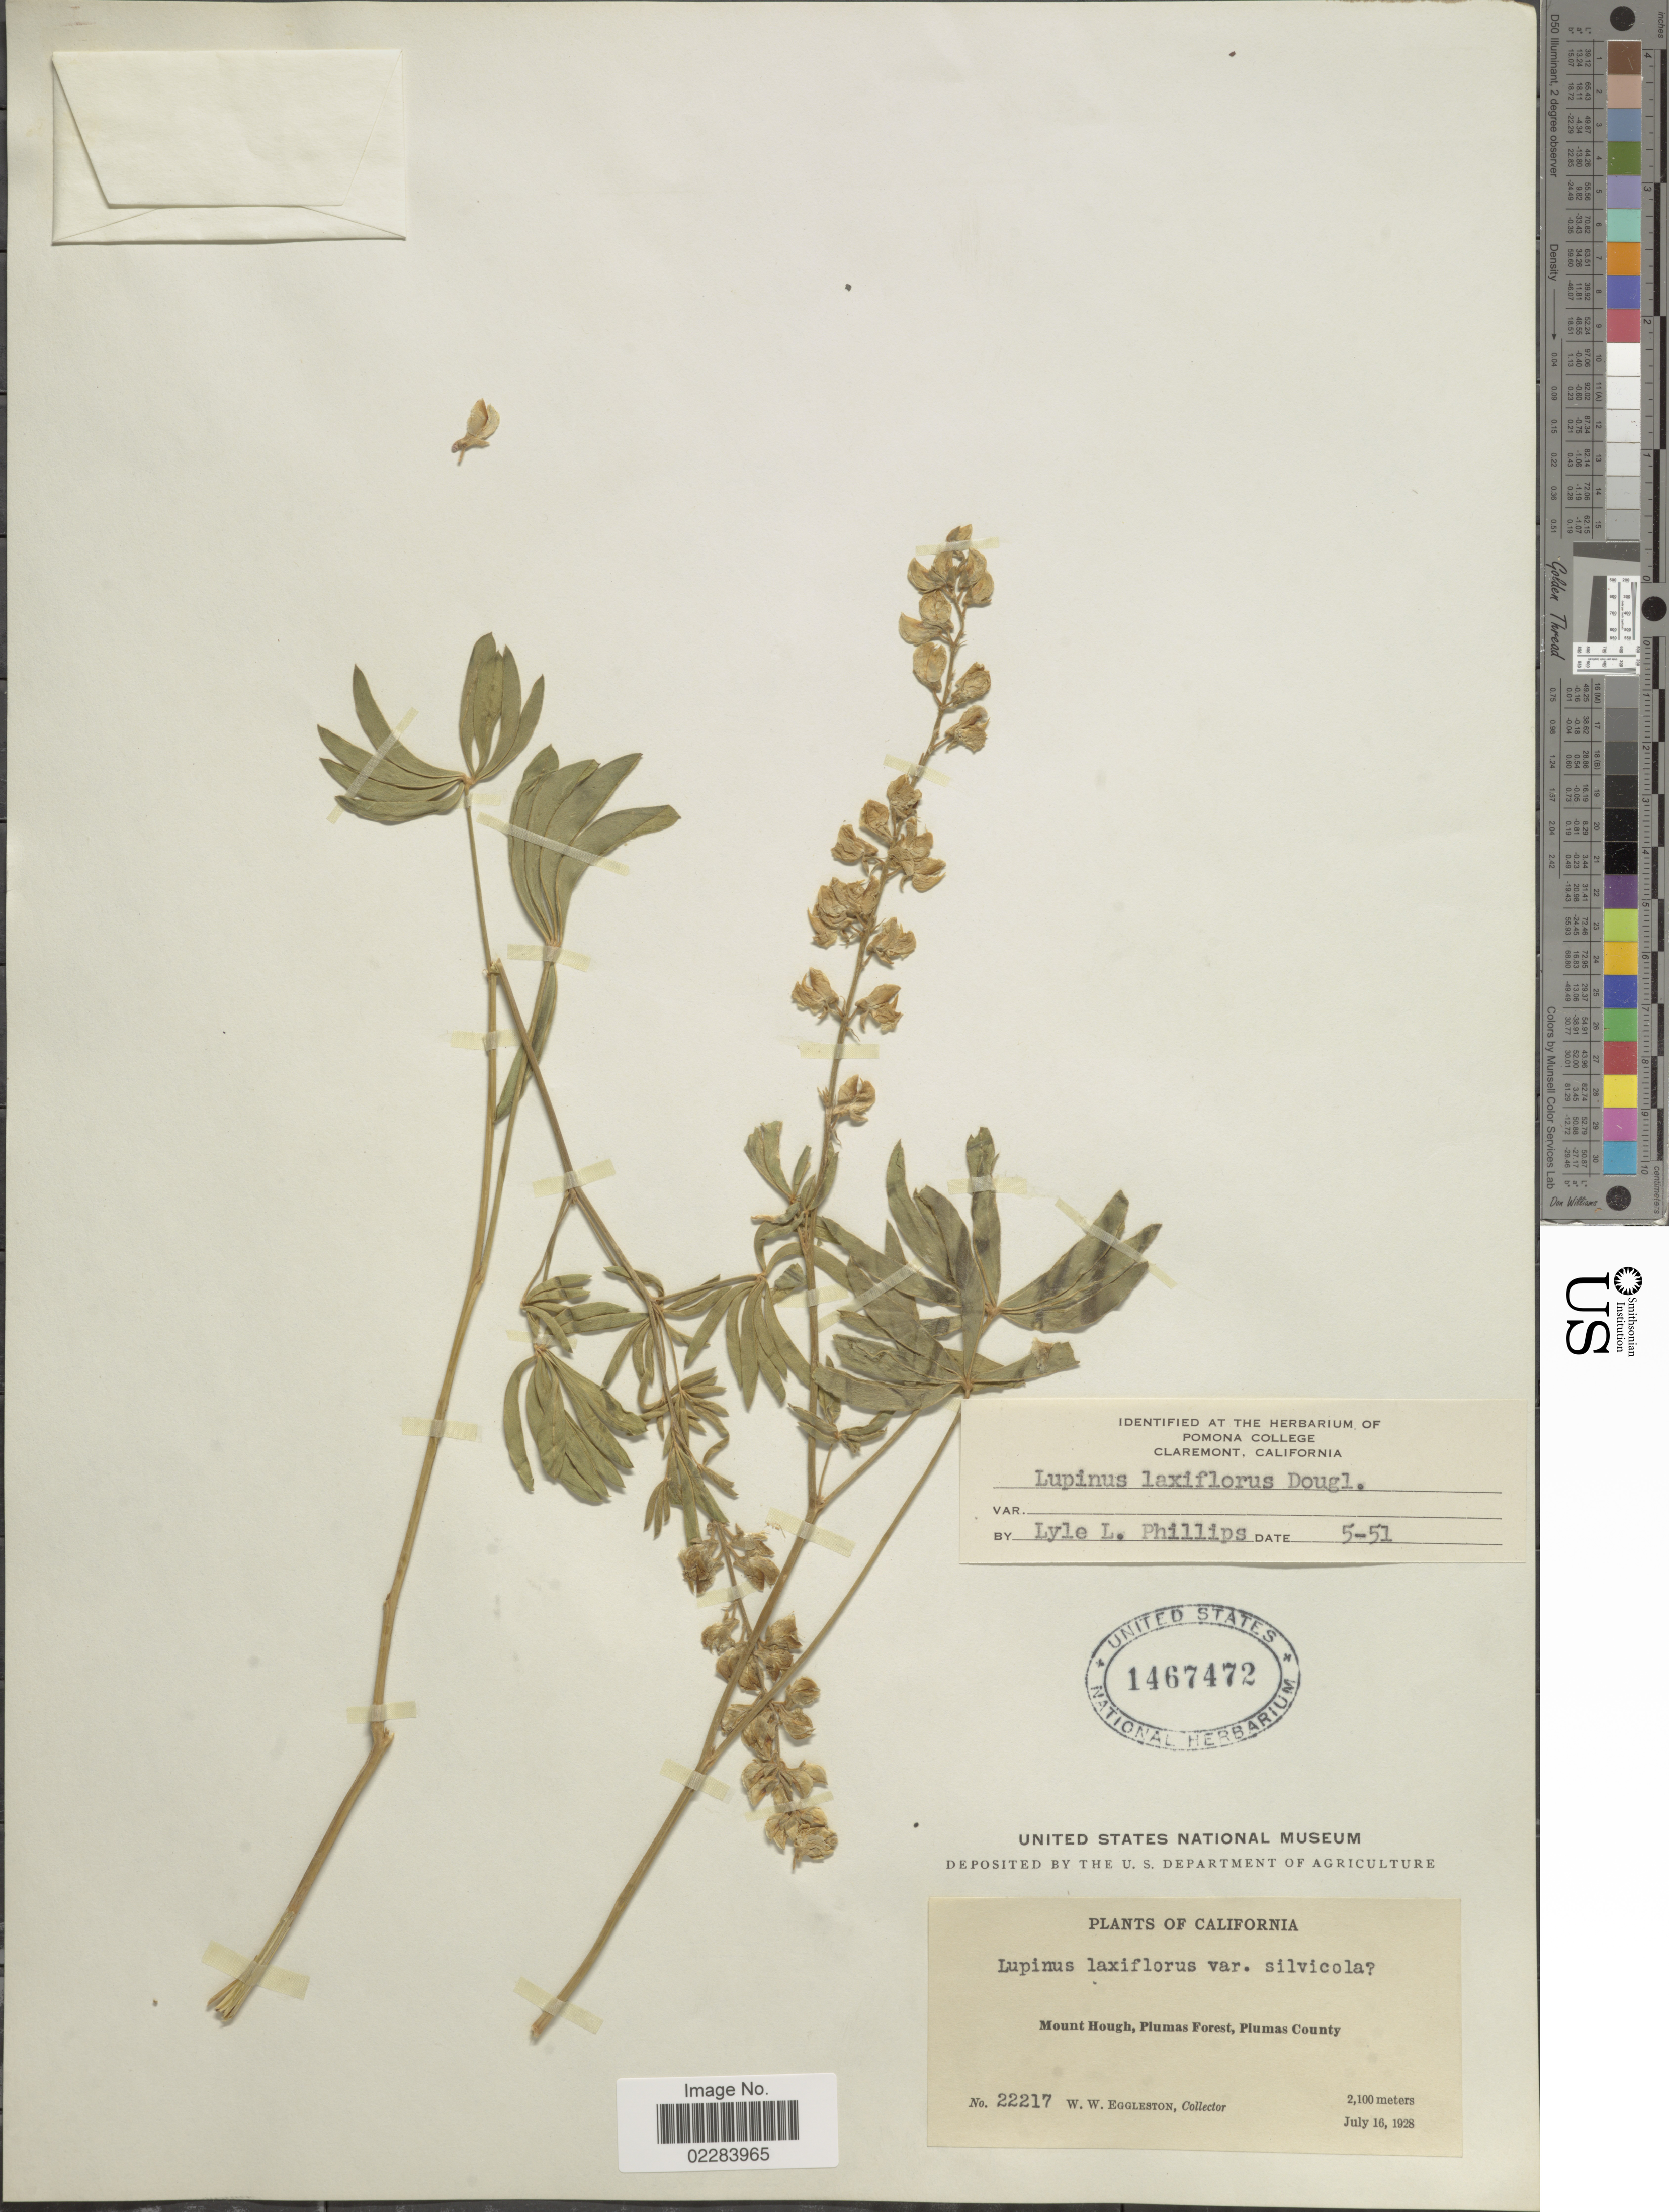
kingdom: Plantae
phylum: Tracheophyta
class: Magnoliopsida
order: Fabales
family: Fabaceae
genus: Lupinus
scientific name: Lupinus arbustus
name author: Lindl.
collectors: W. W. Eggleston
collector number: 22217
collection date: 1928-07-16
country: United States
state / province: California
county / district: Plumas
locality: Mount Hough, Plumas Forest, Plumas County.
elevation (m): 2100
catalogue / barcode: US 1467472